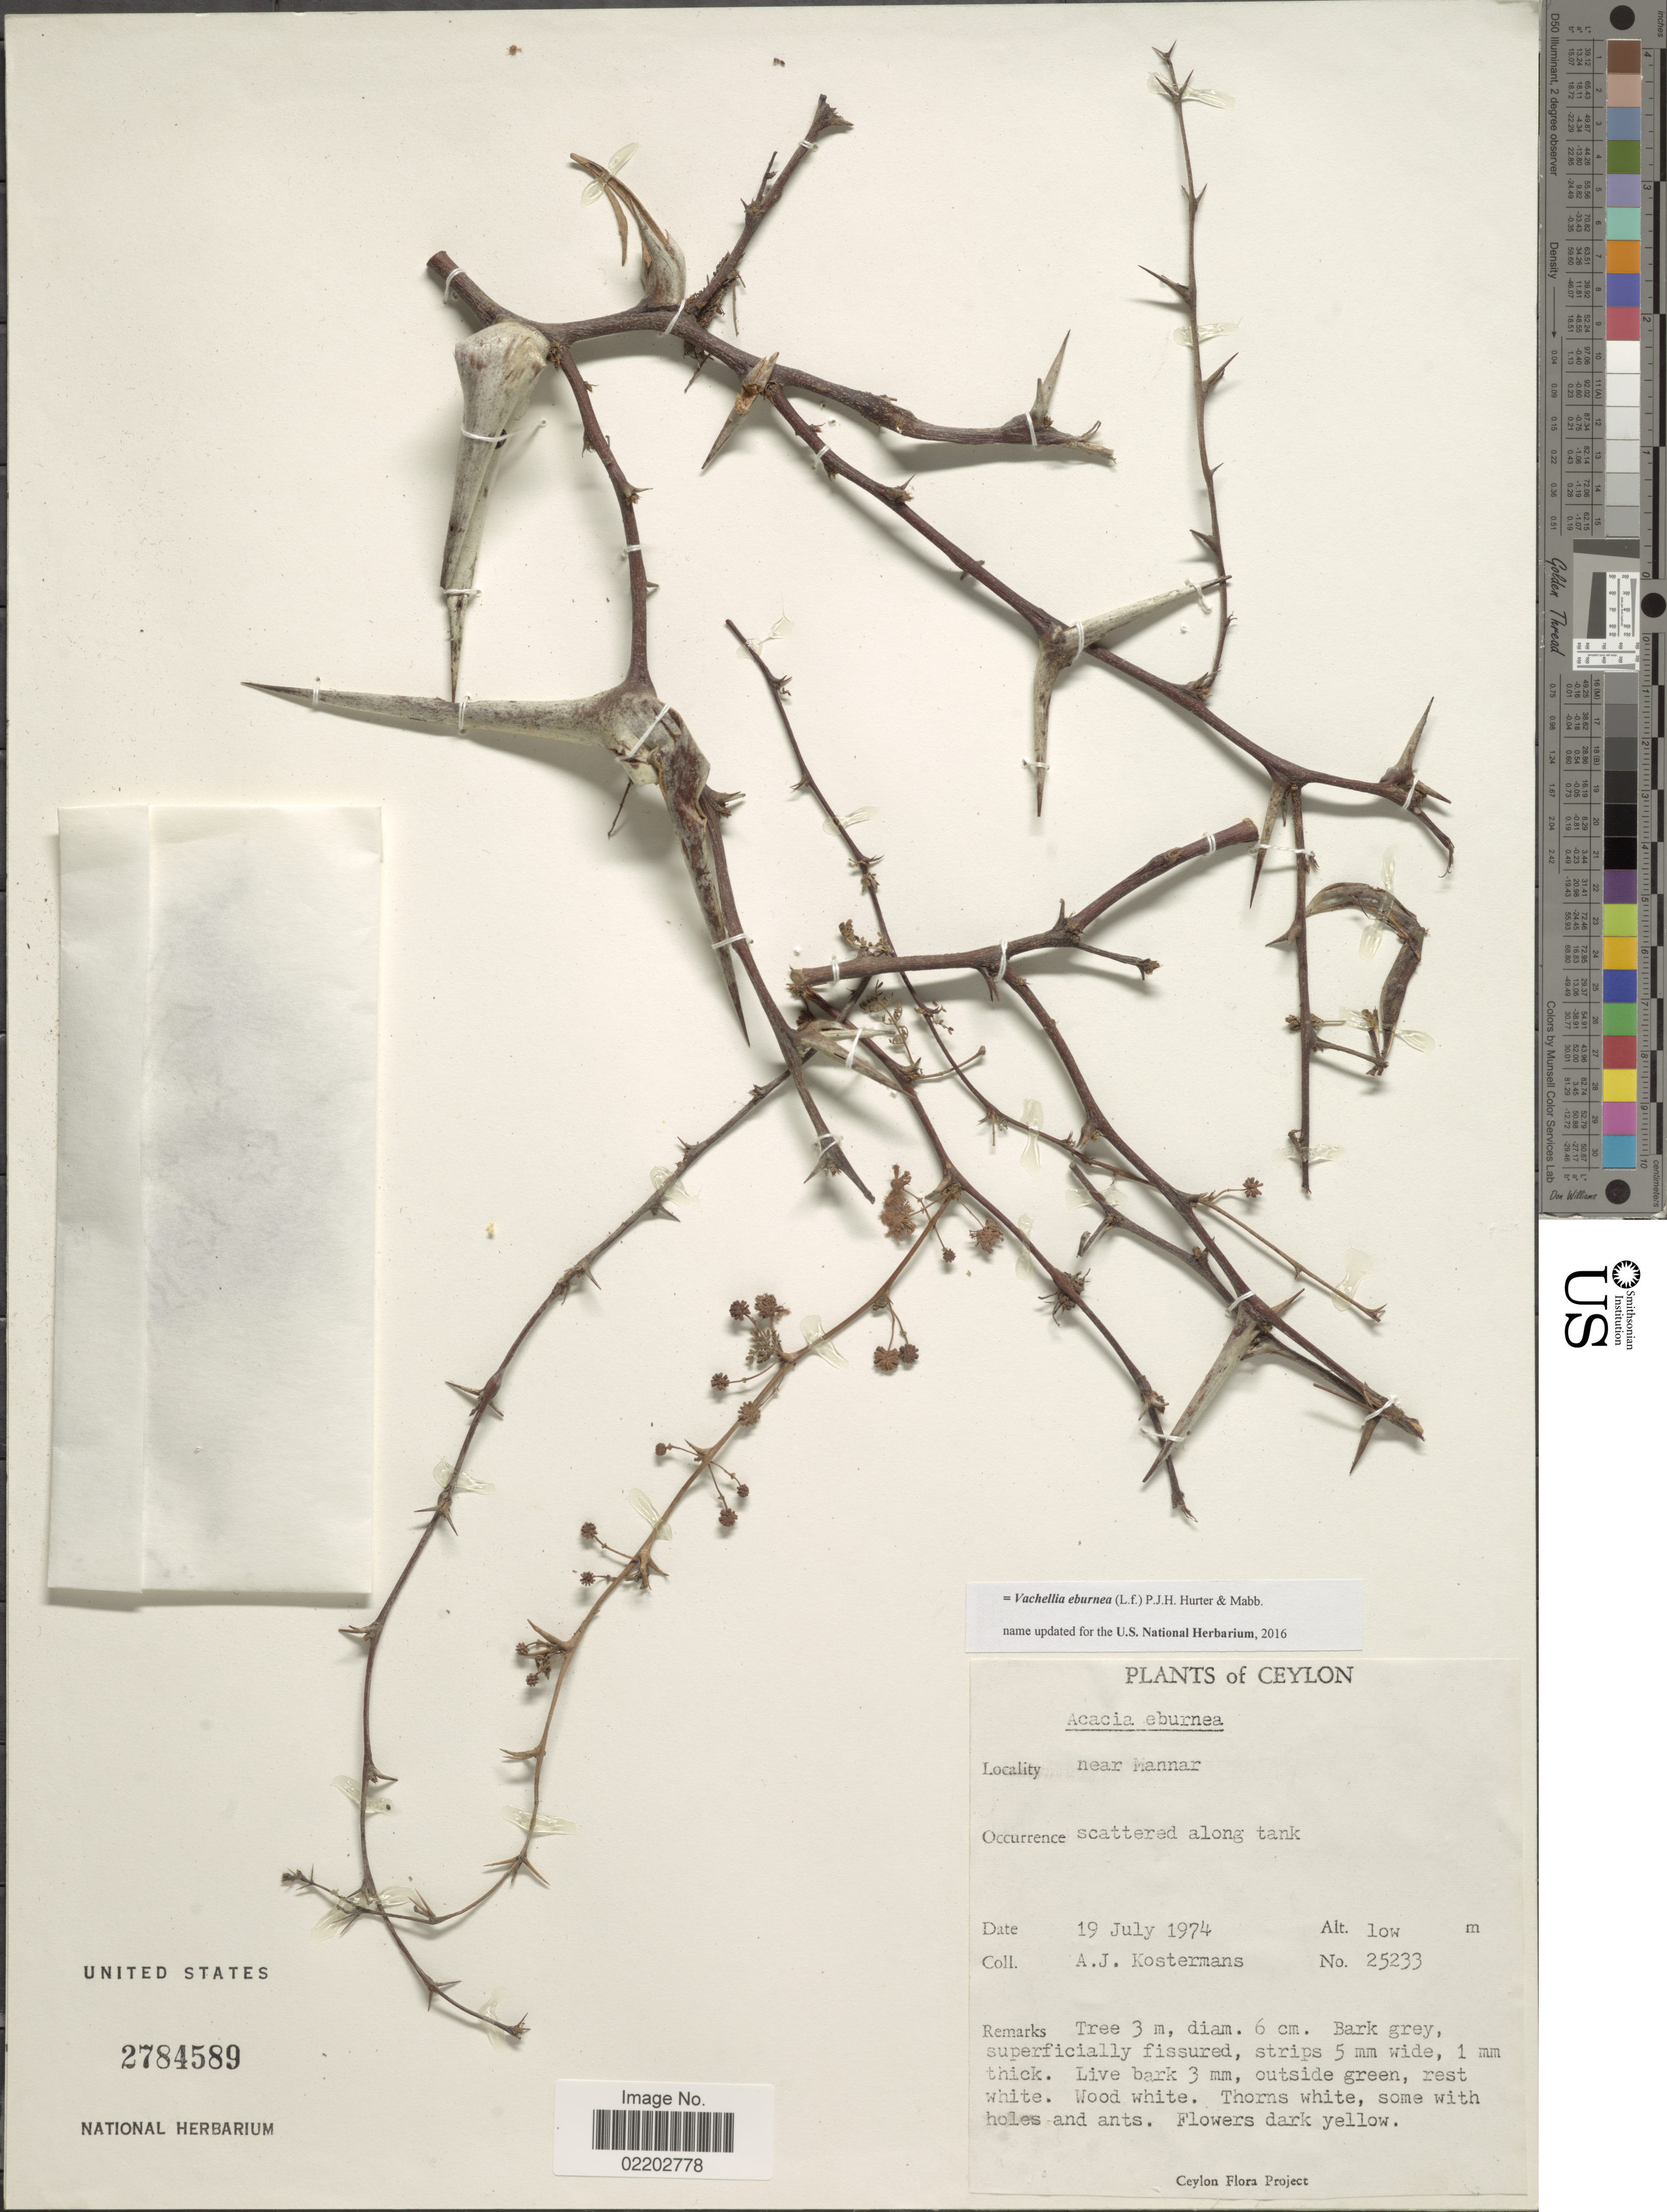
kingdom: Plantae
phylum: Tracheophyta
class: Magnoliopsida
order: Fabales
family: Fabaceae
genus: Vachellia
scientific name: Vachellia eburnea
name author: (L. f.) P.J.H. Hurter & Mabb.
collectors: A. J. G. Kostermans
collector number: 25233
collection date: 1974-07-19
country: Sri Lanka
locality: Ceylon, scattered along tank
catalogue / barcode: US 2784589